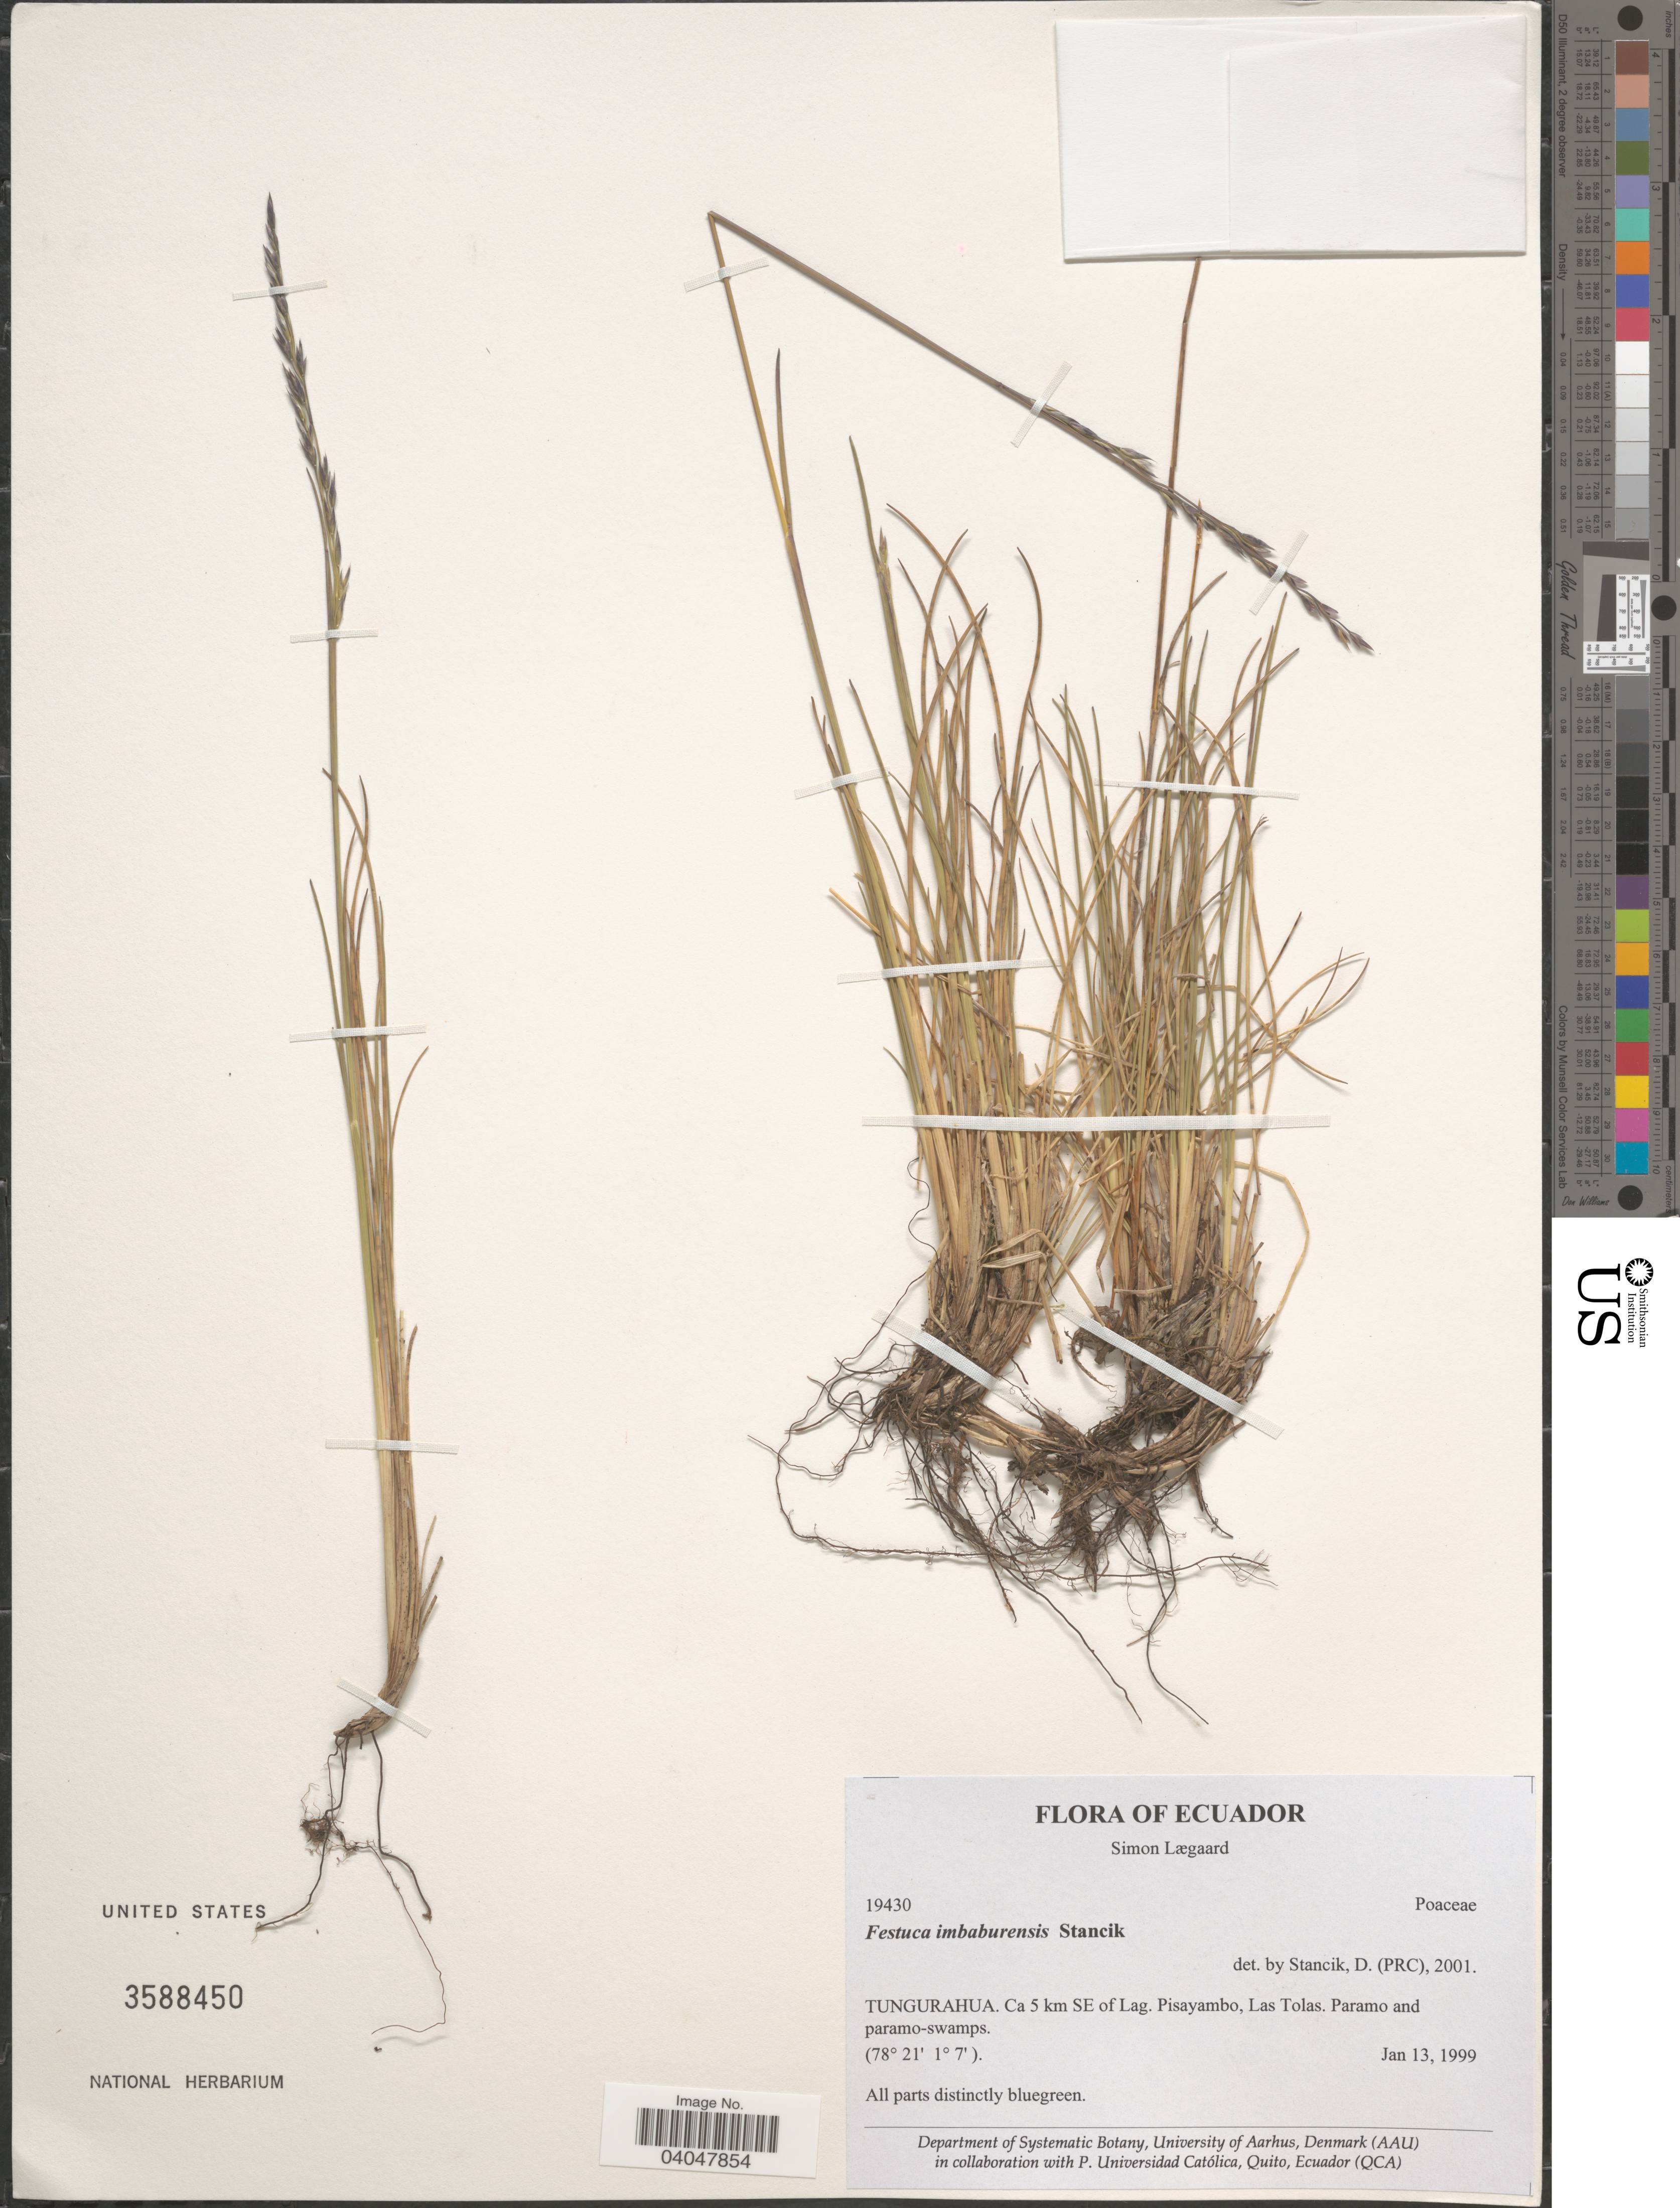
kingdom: Plantae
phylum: Tracheophyta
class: Liliopsida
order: Poales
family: Poaceae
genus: Festuca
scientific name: Festuca imbaburensis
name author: Stancik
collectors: S. Lægaard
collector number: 19430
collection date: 1999-01-13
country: Ecuador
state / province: Tungurahua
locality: Ca 5 km SE of Lag. Pisayambo, Las Tolas. Paramo and paramo-swamps.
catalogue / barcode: US 3588450